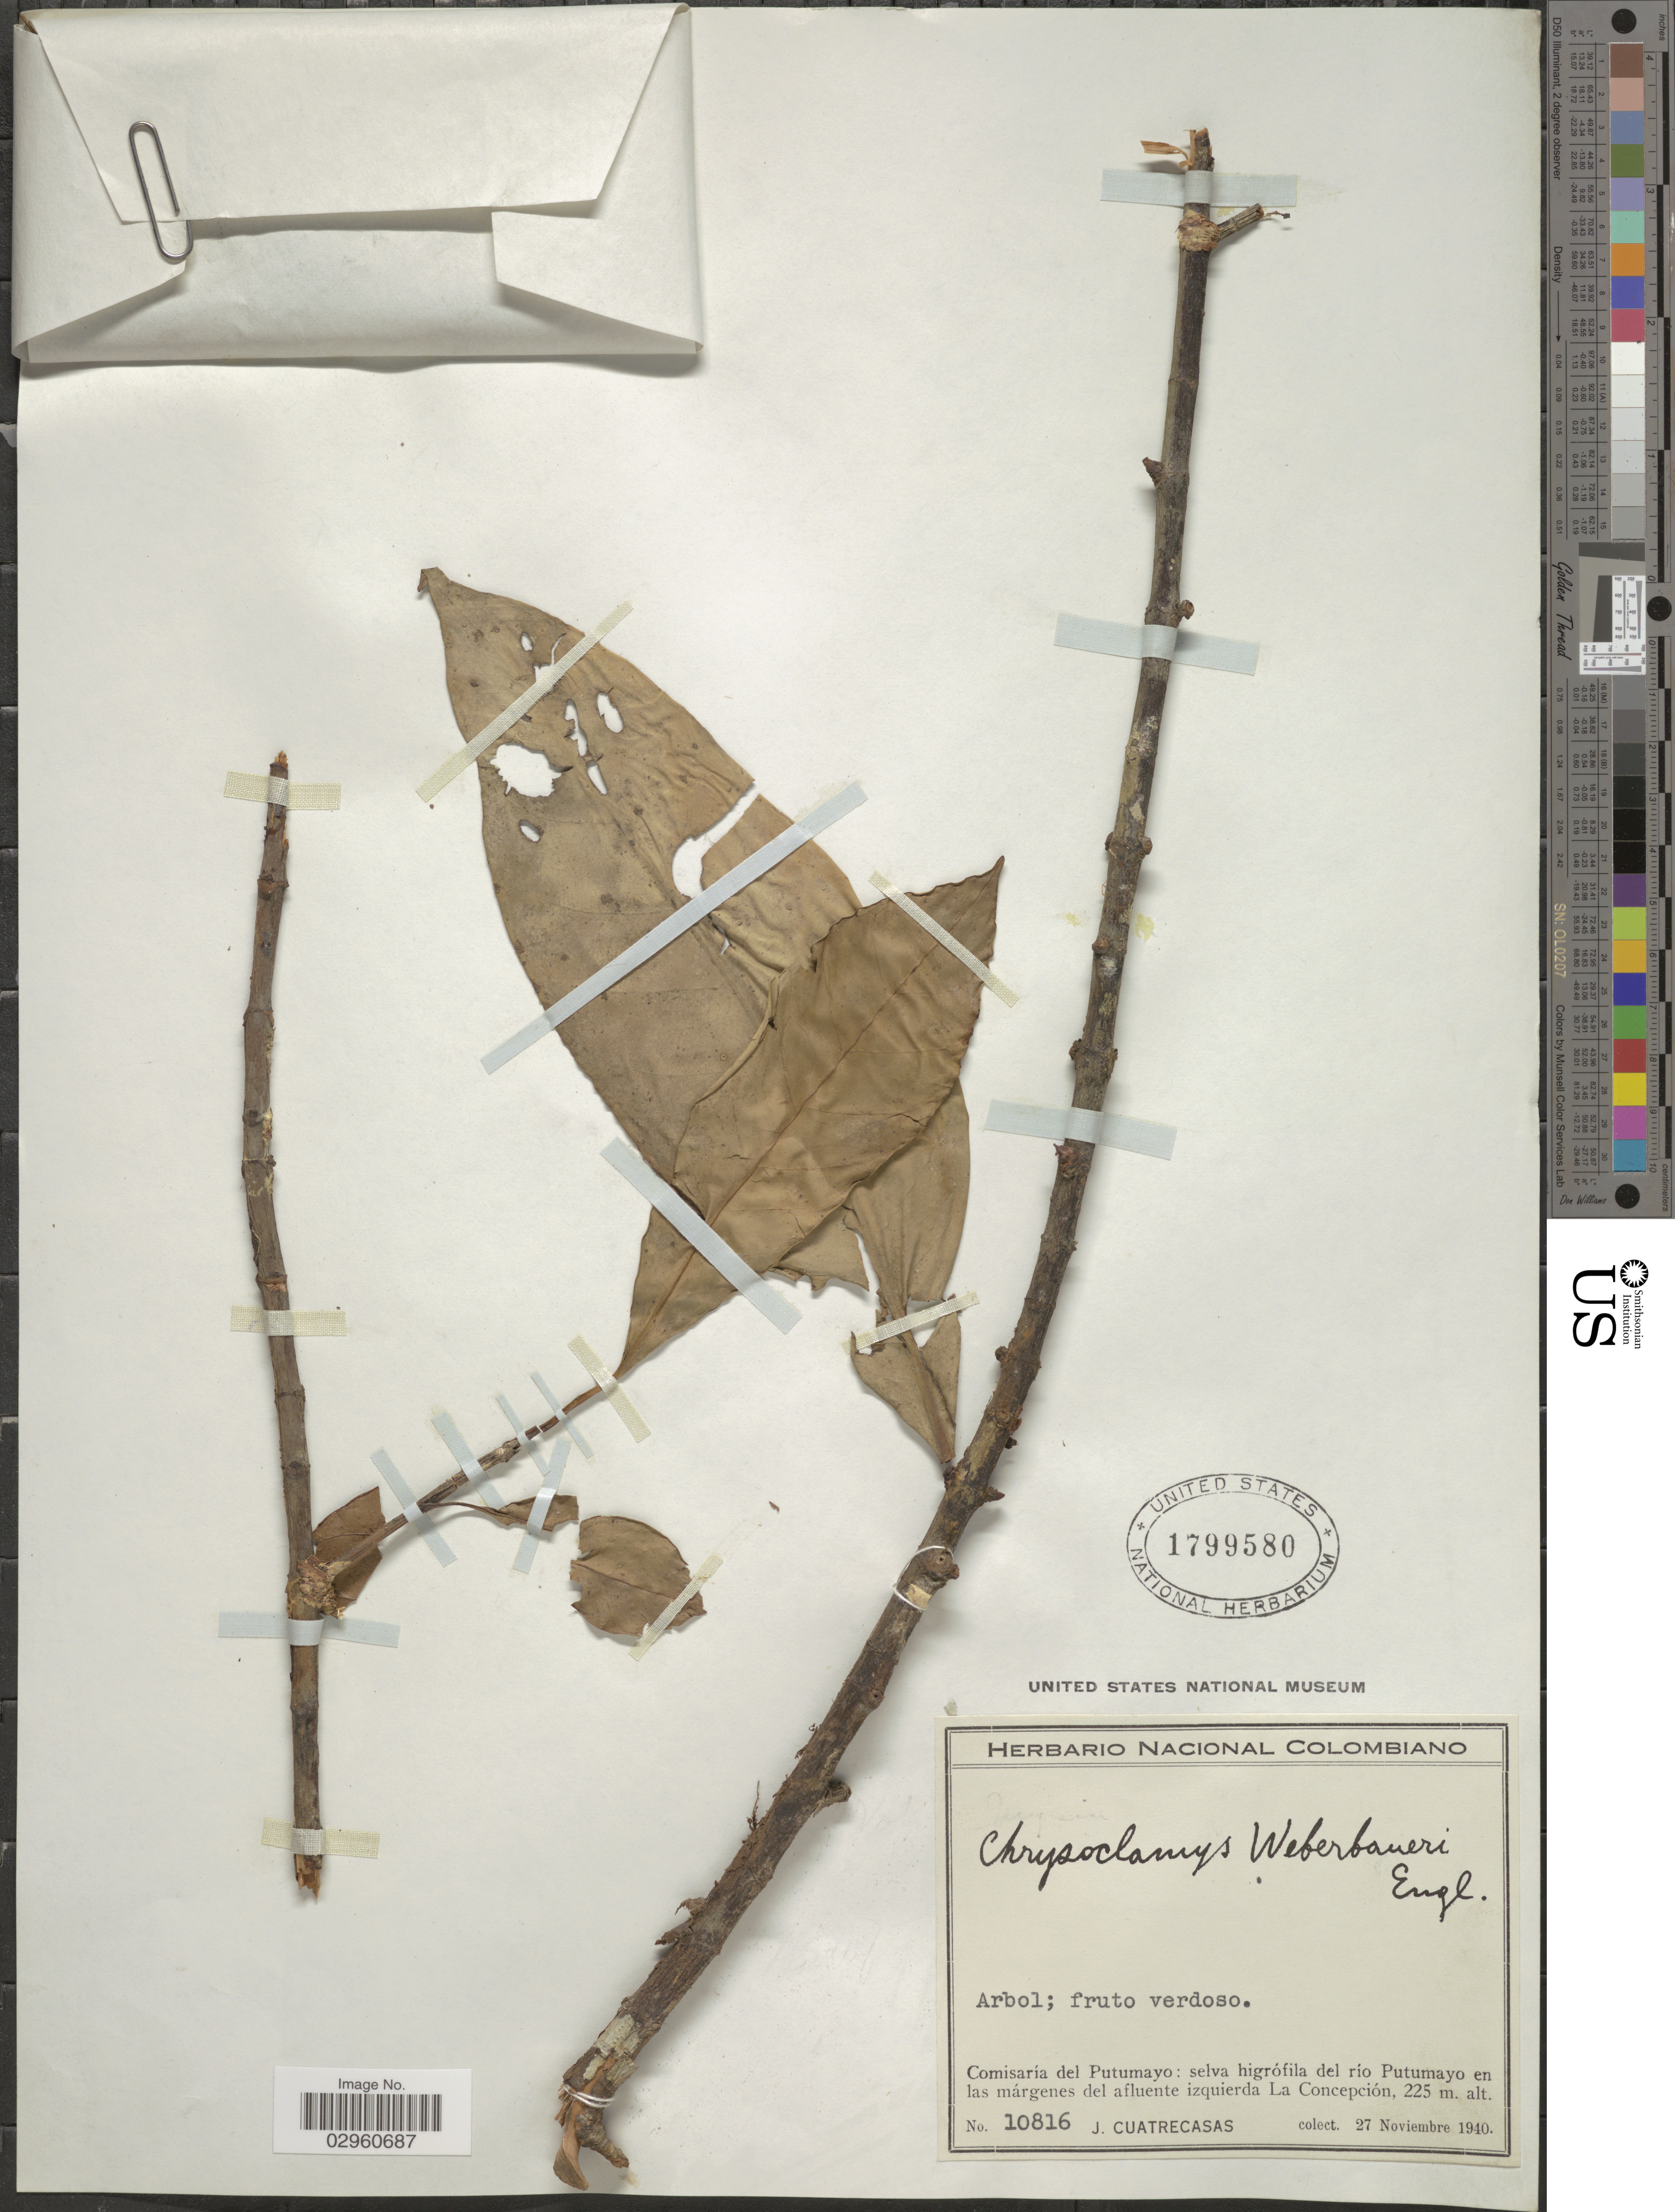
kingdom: Plantae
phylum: Tracheophyta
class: Magnoliopsida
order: Malpighiales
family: Clusiaceae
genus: Chrysochlamys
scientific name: Chrysochlamys weberbaueri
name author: Engl.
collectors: J. Cuatrecasas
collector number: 10816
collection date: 1940-11-27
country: Colombia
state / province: Putumayo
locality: Comisaría del Putumayo: selva higrófila del río Putumayo en las márgenes del afluente izquierda La Concepción.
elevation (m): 225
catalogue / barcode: US 1799580